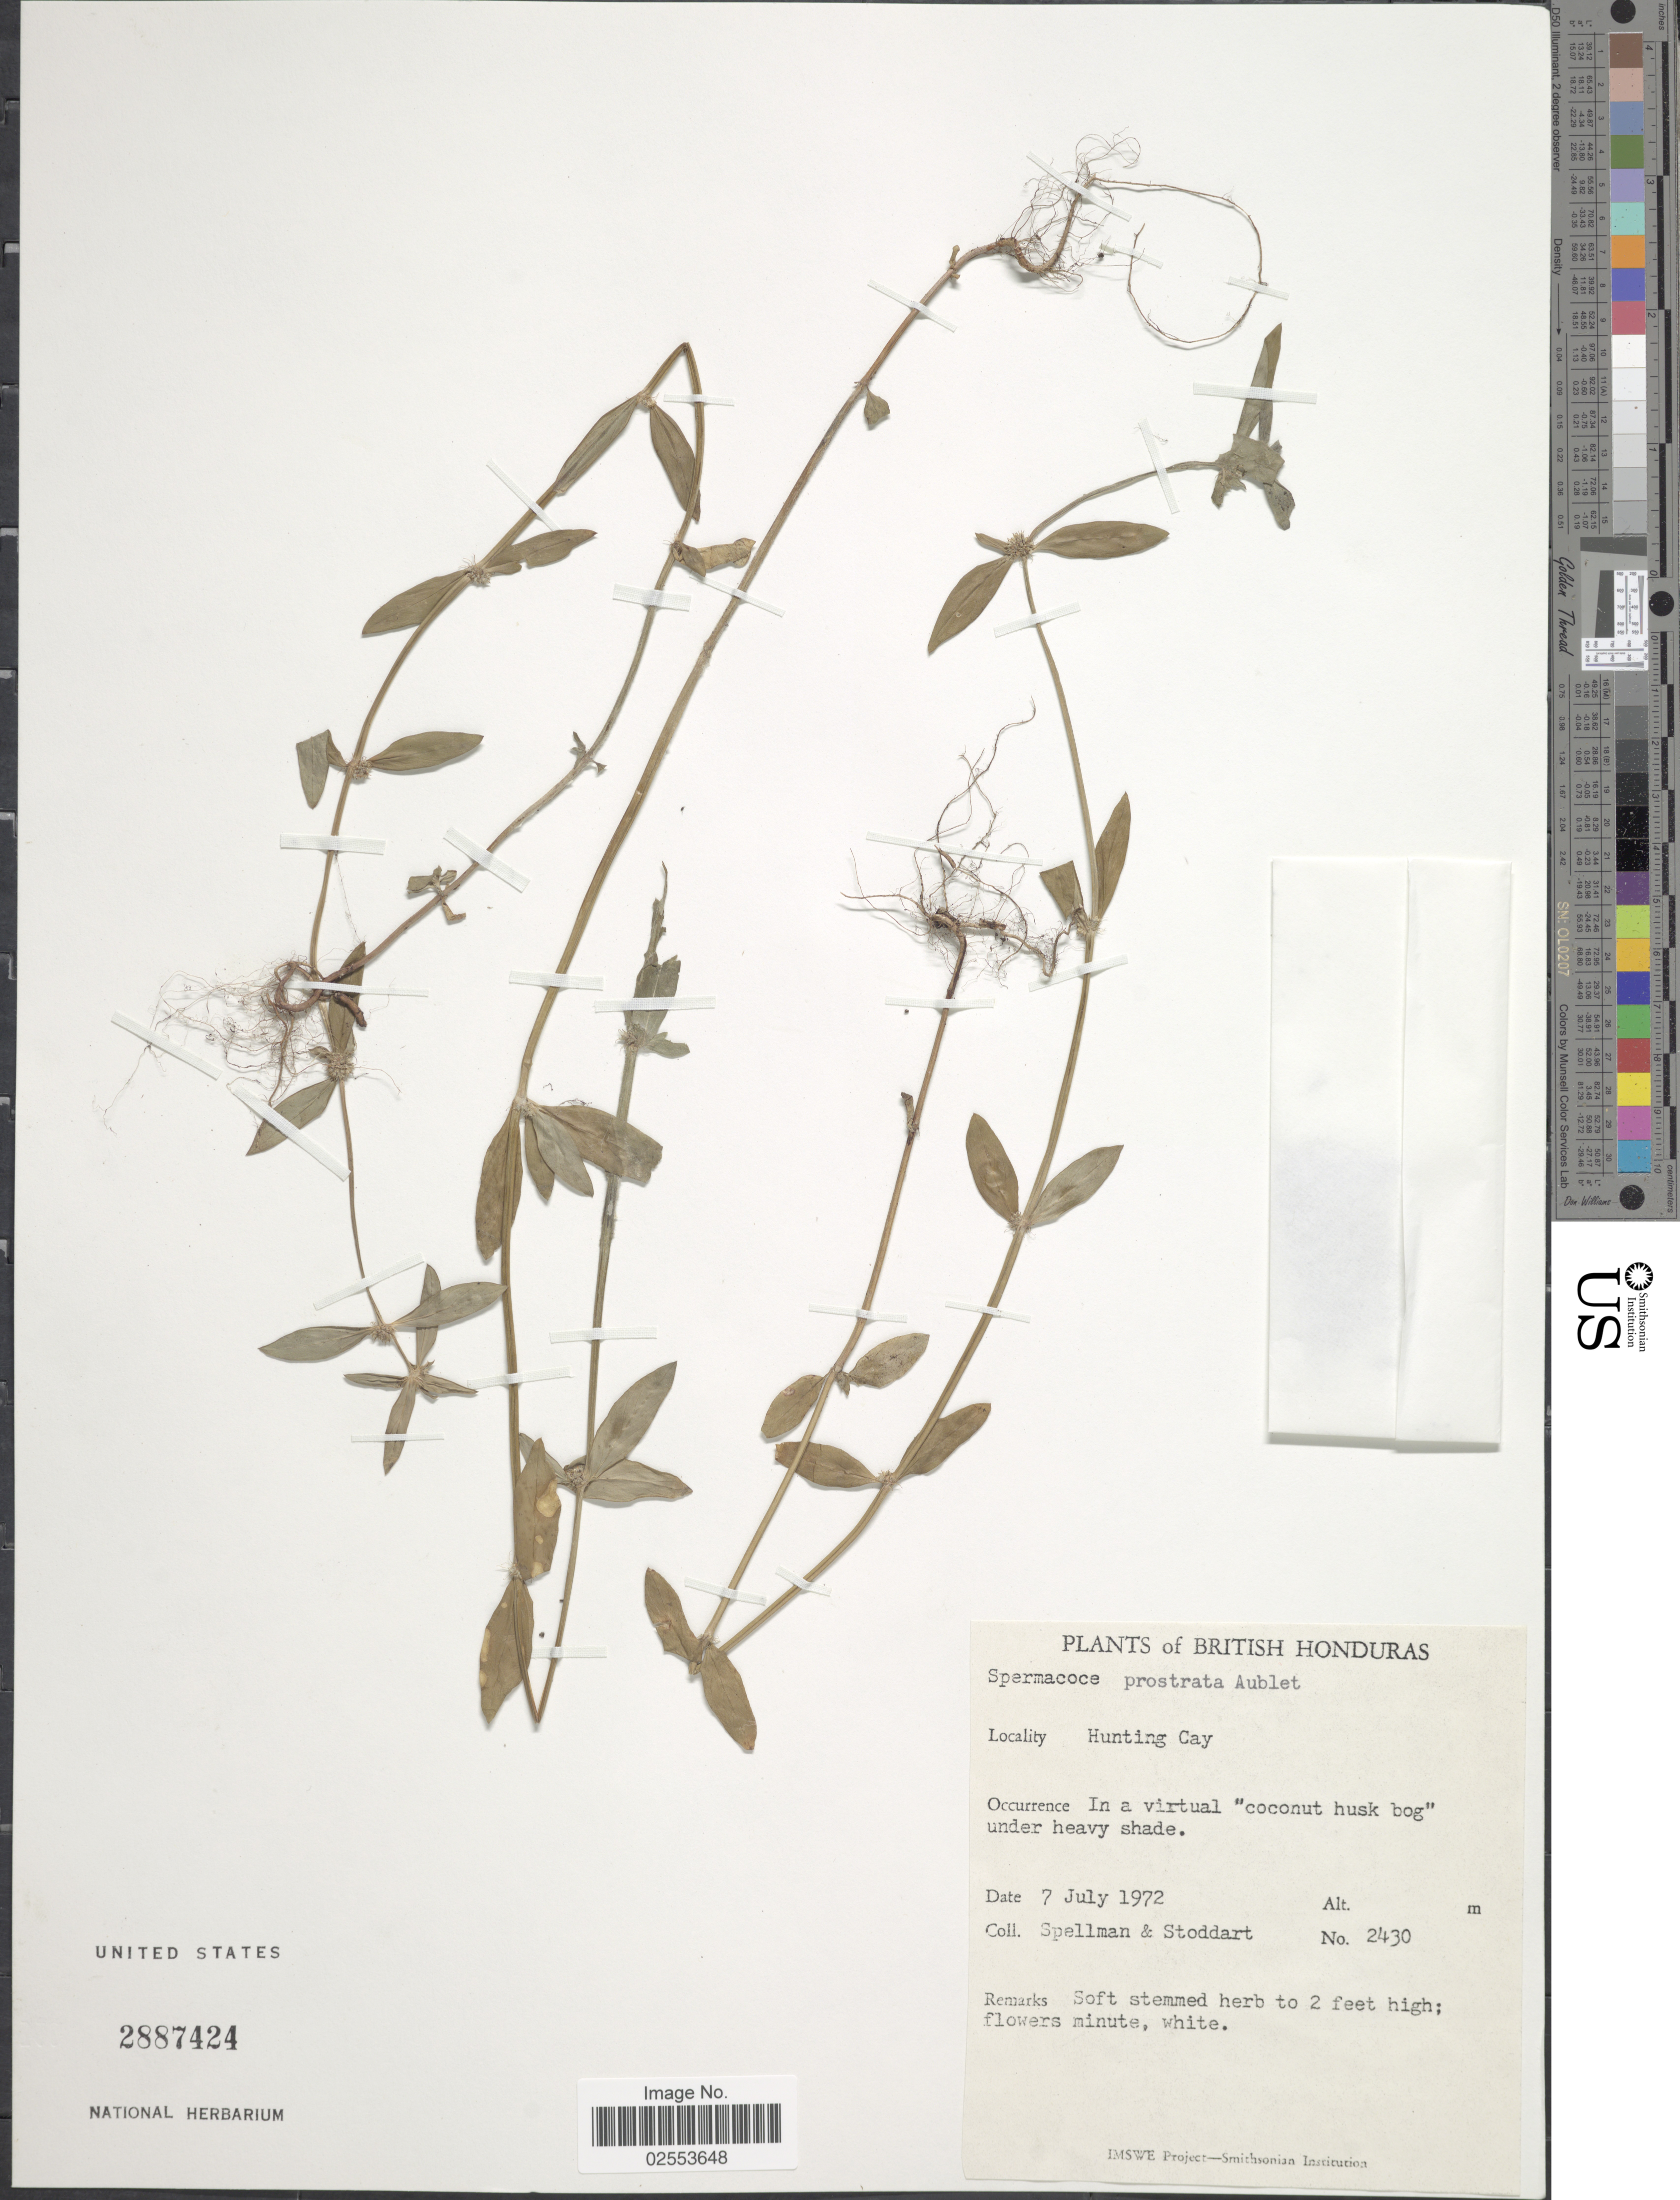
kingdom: Plantae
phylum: Tracheophyta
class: Magnoliopsida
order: Gentianales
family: Rubiaceae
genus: Spermacoce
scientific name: Spermacoce prostrata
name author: Aubl.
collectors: Spellman, -- & -. Stoddart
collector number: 2430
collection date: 1972-07-07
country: Belize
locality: British Honduras, Hunting Cay.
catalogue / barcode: US 2887424